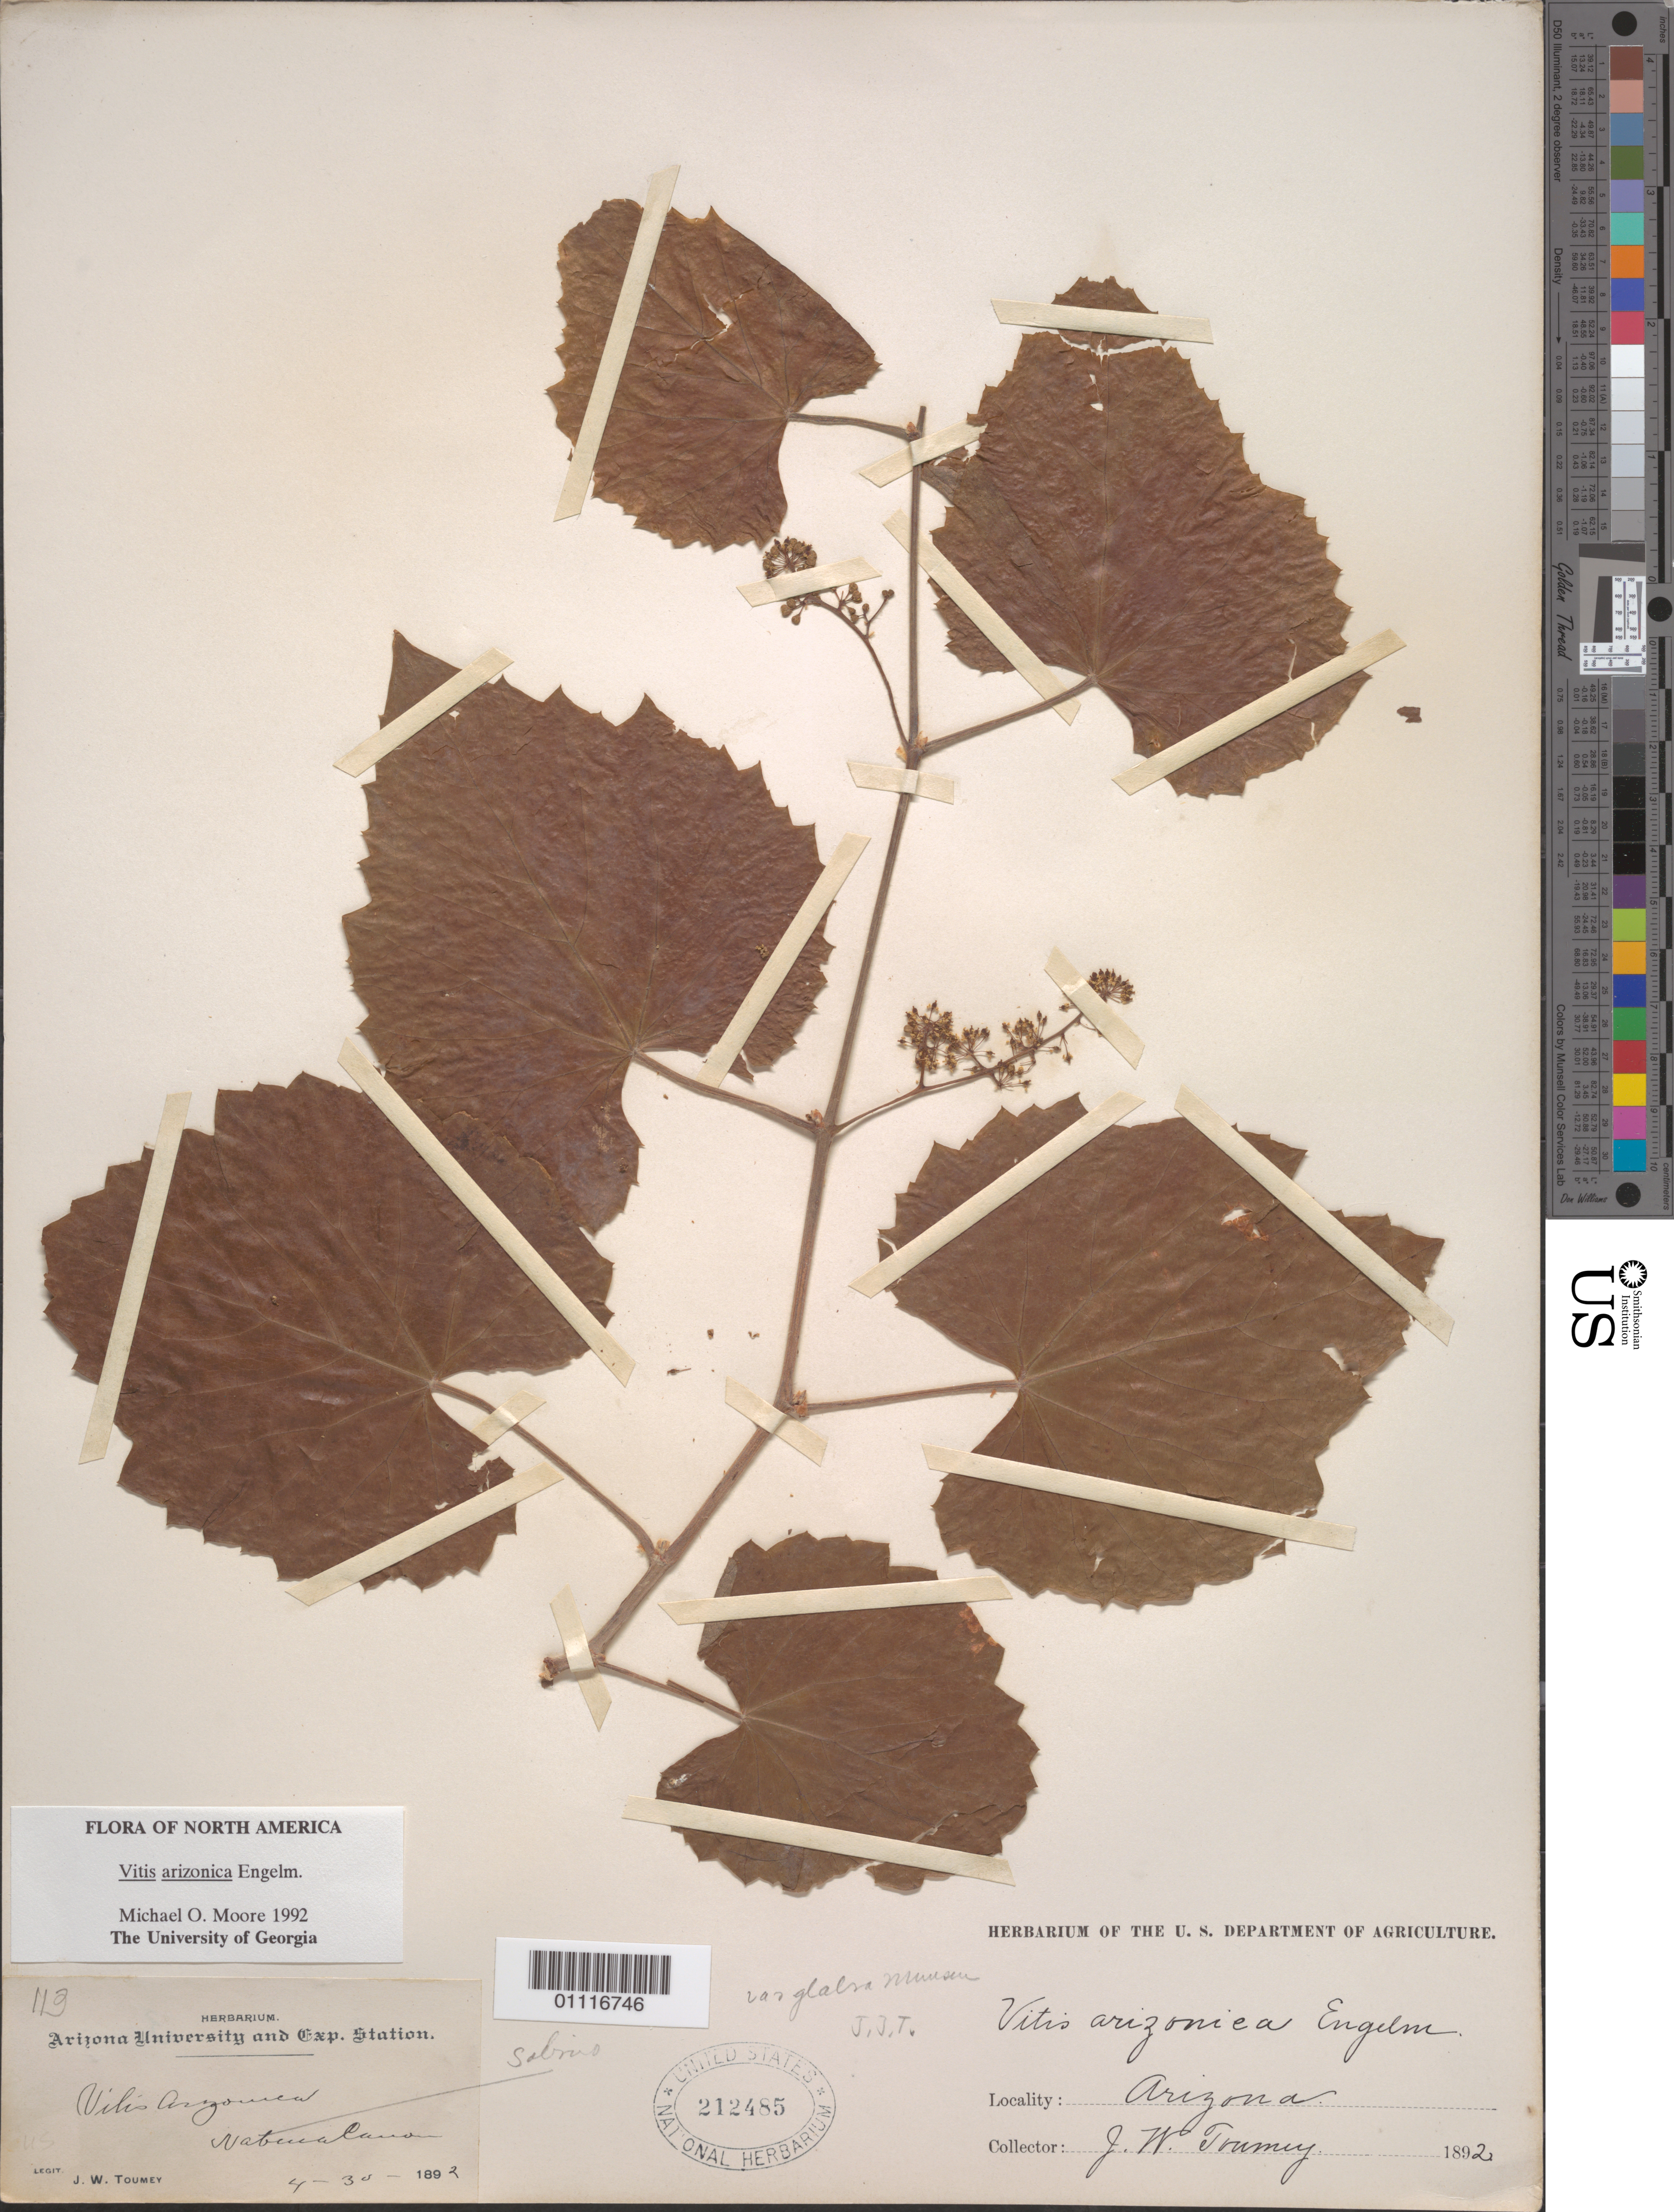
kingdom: Plantae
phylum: Tracheophyta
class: Magnoliopsida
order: Vitales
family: Vitaceae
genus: Vitis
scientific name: Vitis arizonica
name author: Engelm.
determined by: Moore, M. O.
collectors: J. W. Toumey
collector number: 113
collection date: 1892-04-30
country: United States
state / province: Arizona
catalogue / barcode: US 212485